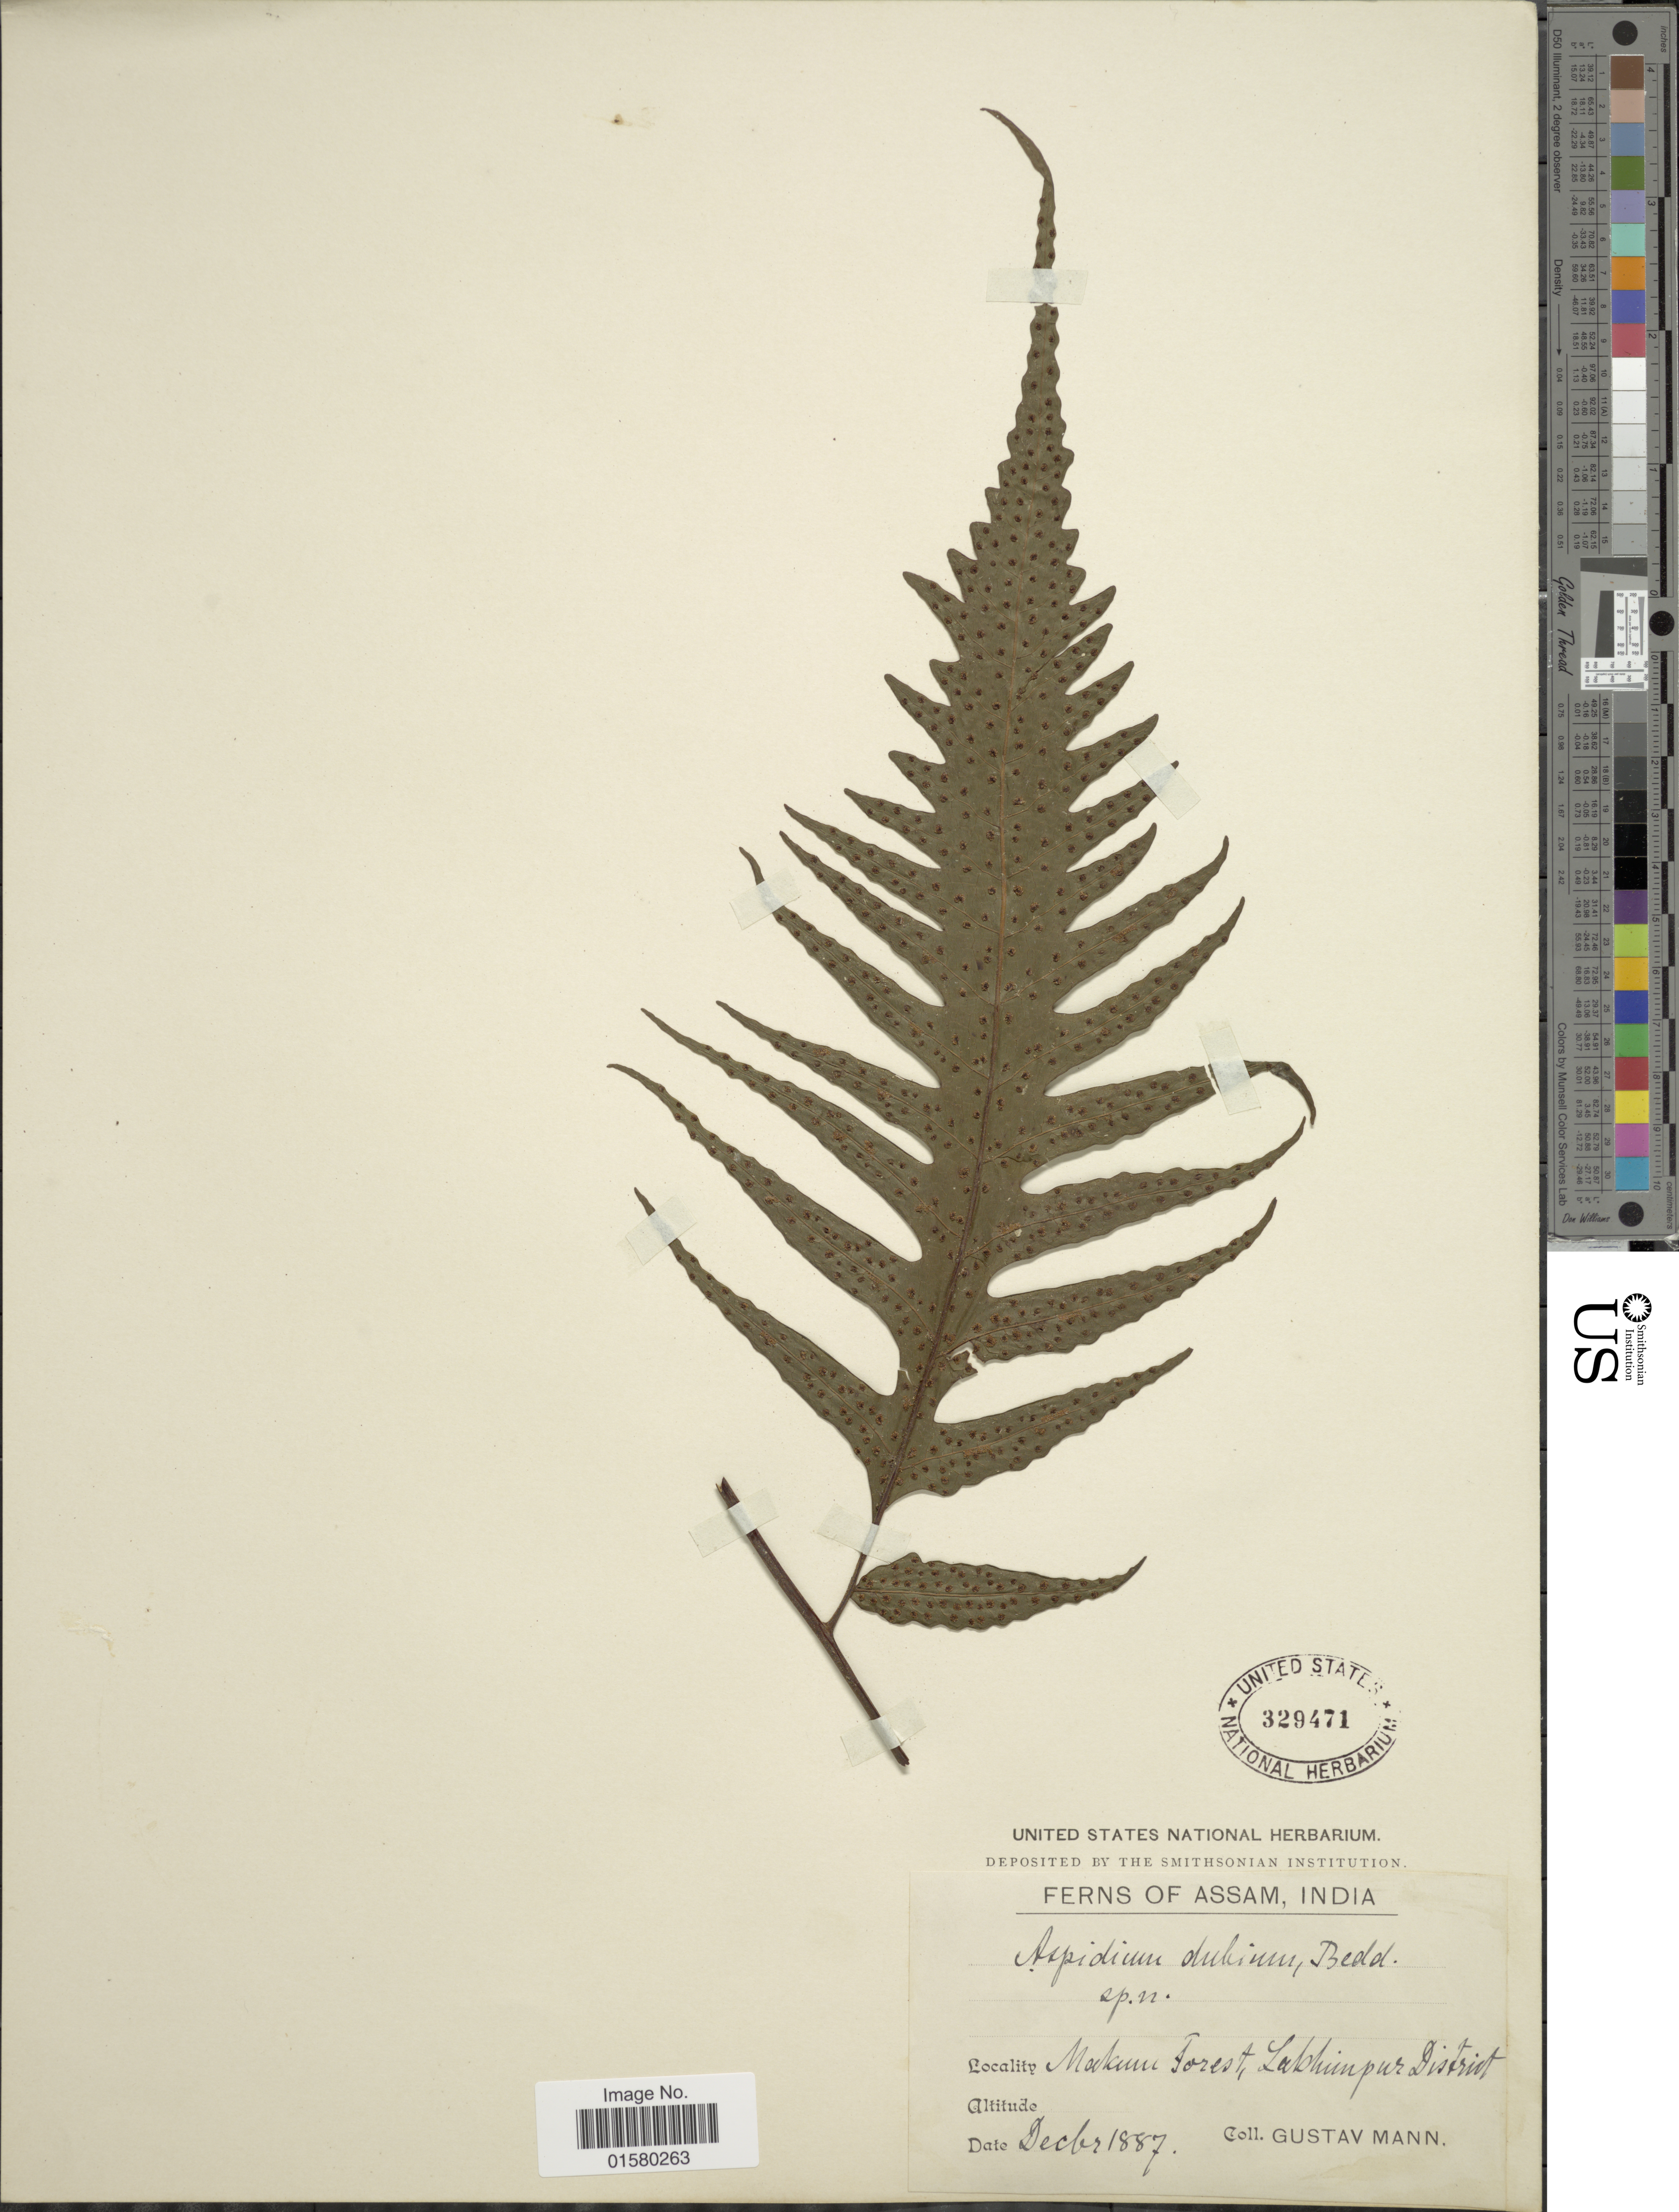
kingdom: Plantae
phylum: Tracheophyta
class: Polypodiopsida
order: Polypodiales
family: Tectariaceae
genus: Tectaria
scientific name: Tectaria dubia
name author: (C.B. Clarke & Baker) Ching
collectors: G. Mann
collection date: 1887-12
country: India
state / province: Assam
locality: Makum Forest, Lakhinpur District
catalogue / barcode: US 329471